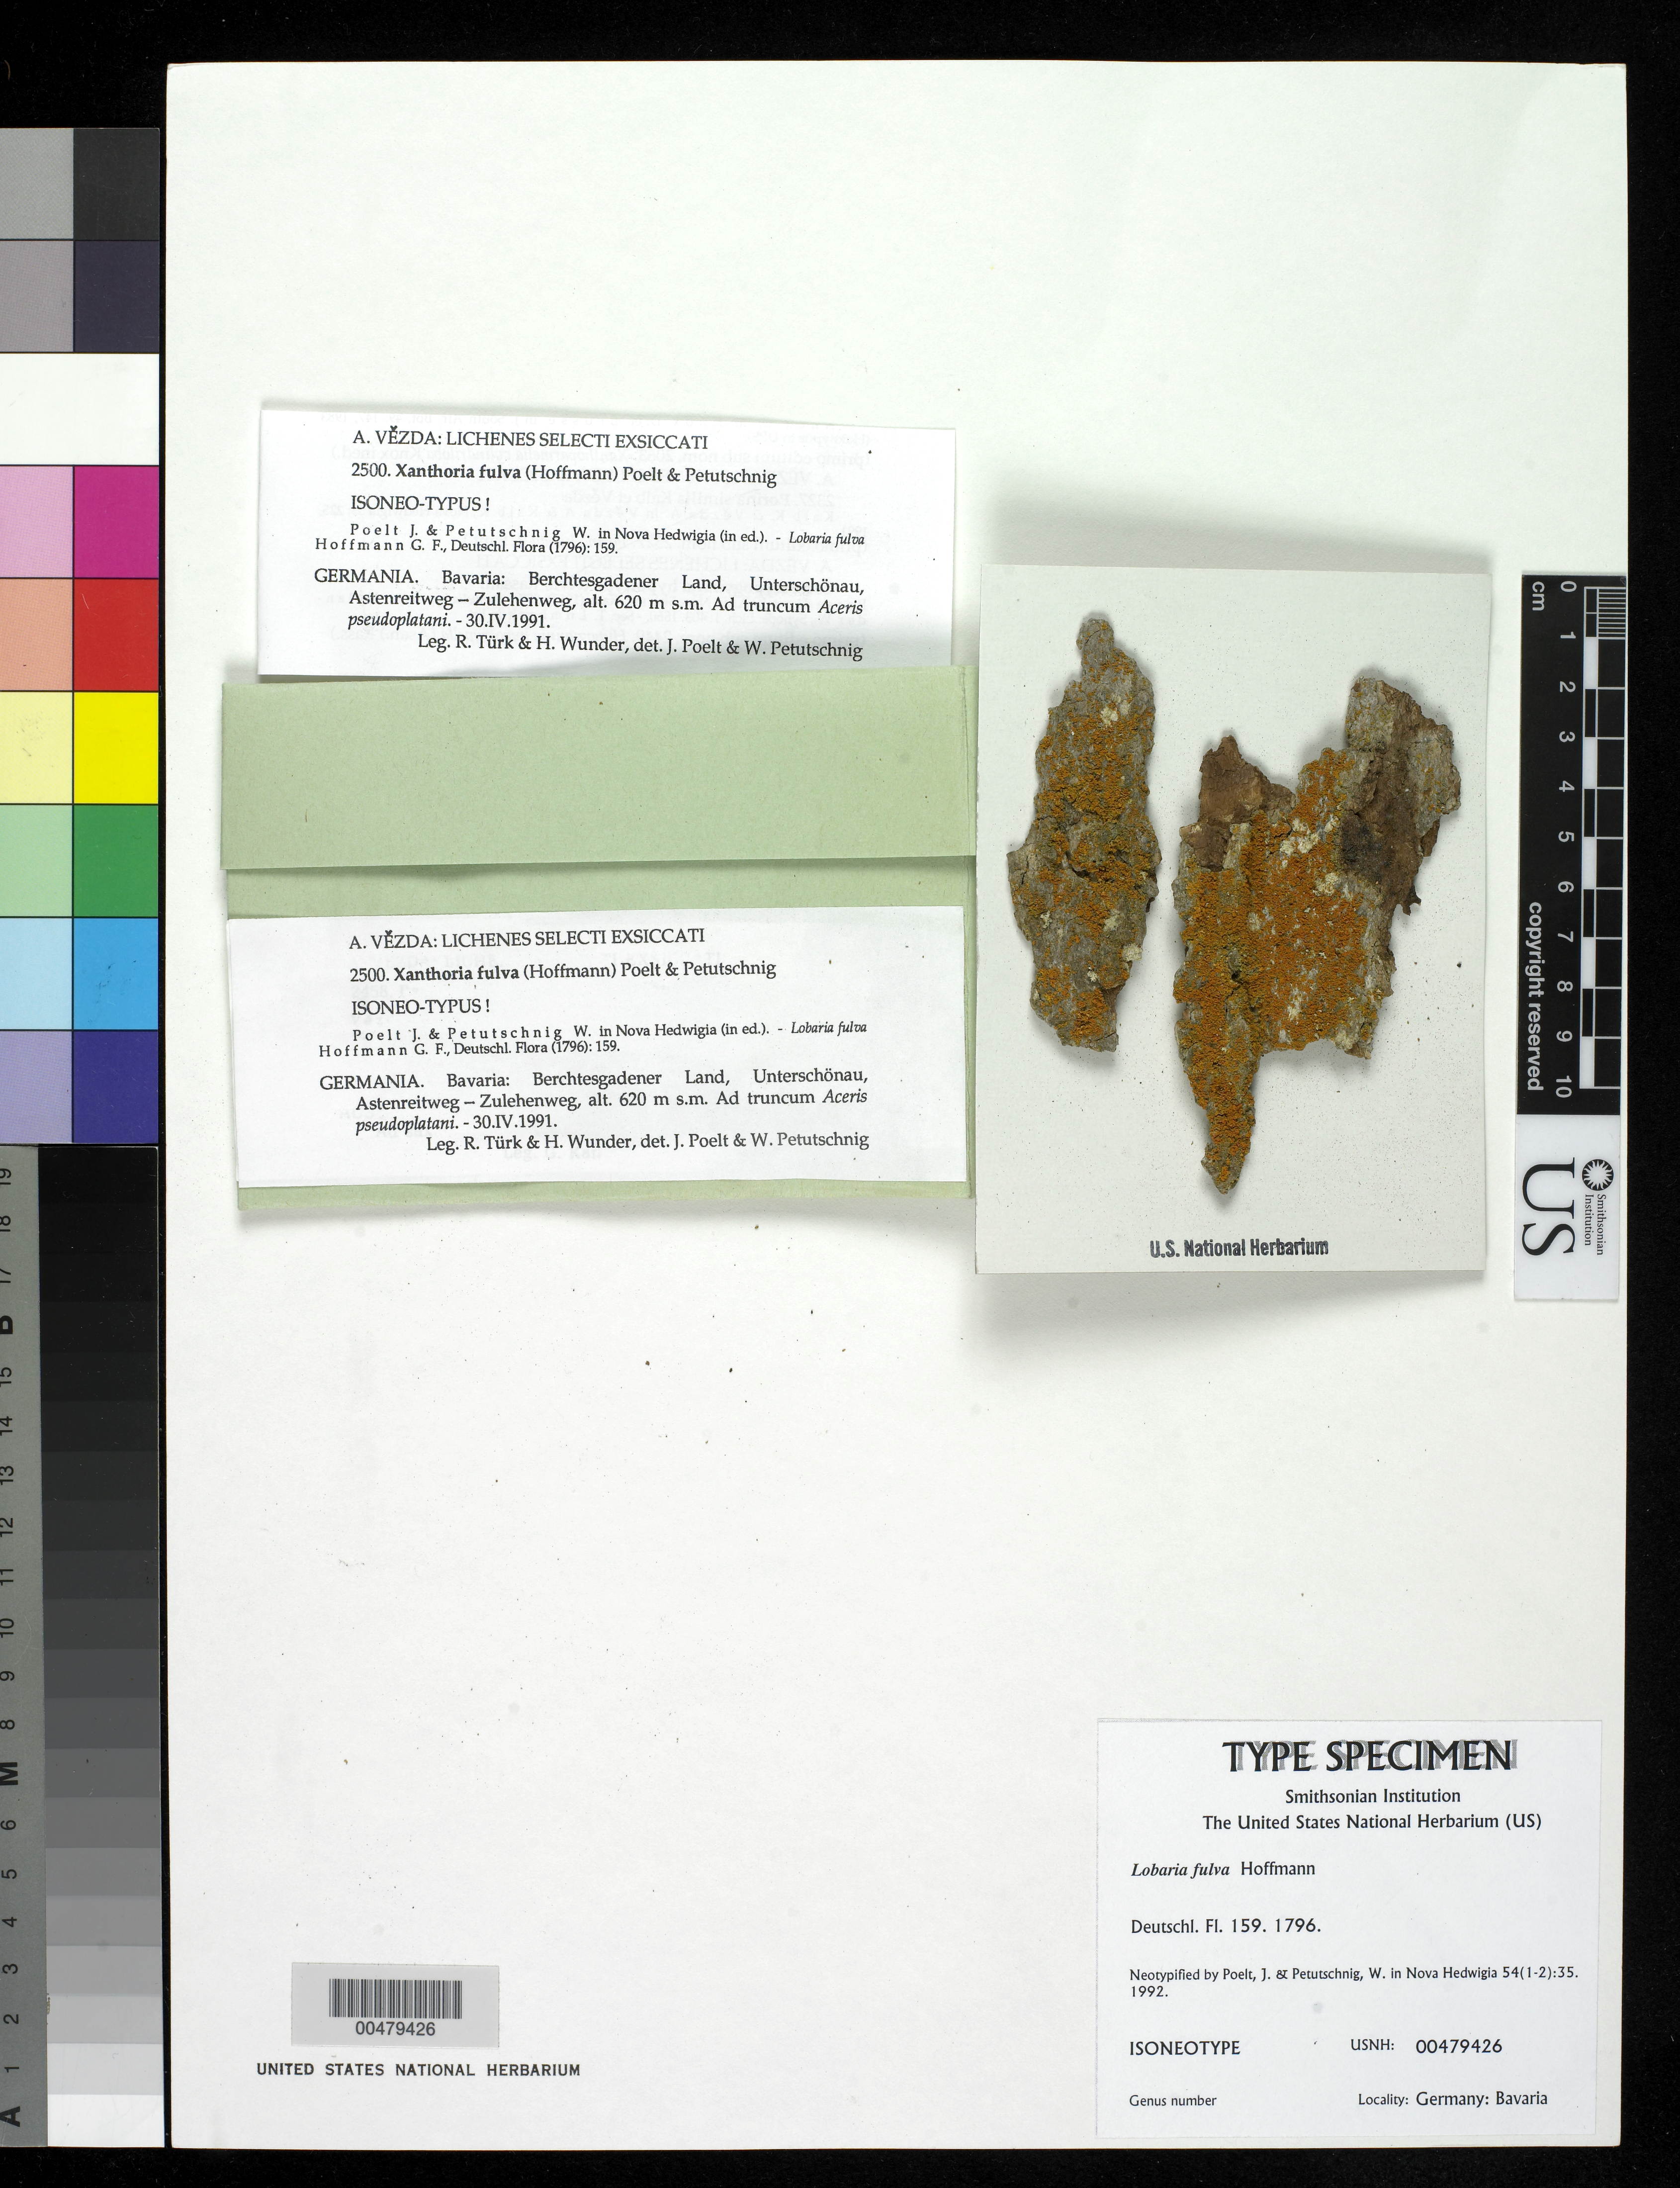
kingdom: Fungi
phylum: Ascomycota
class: Lecanoromycetes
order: Peltigerales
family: Lobariaceae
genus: Lobaria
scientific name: Lobaria fulva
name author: Hoffm.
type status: Isoneotype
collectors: R. Turk & H. Wunder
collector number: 2500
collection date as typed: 30 Apr 1991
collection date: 1991-04-30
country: Germany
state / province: Bayern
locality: Berchtesgadener Land, Unterschonau, Astenreitweg - Zulehenweg.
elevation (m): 620